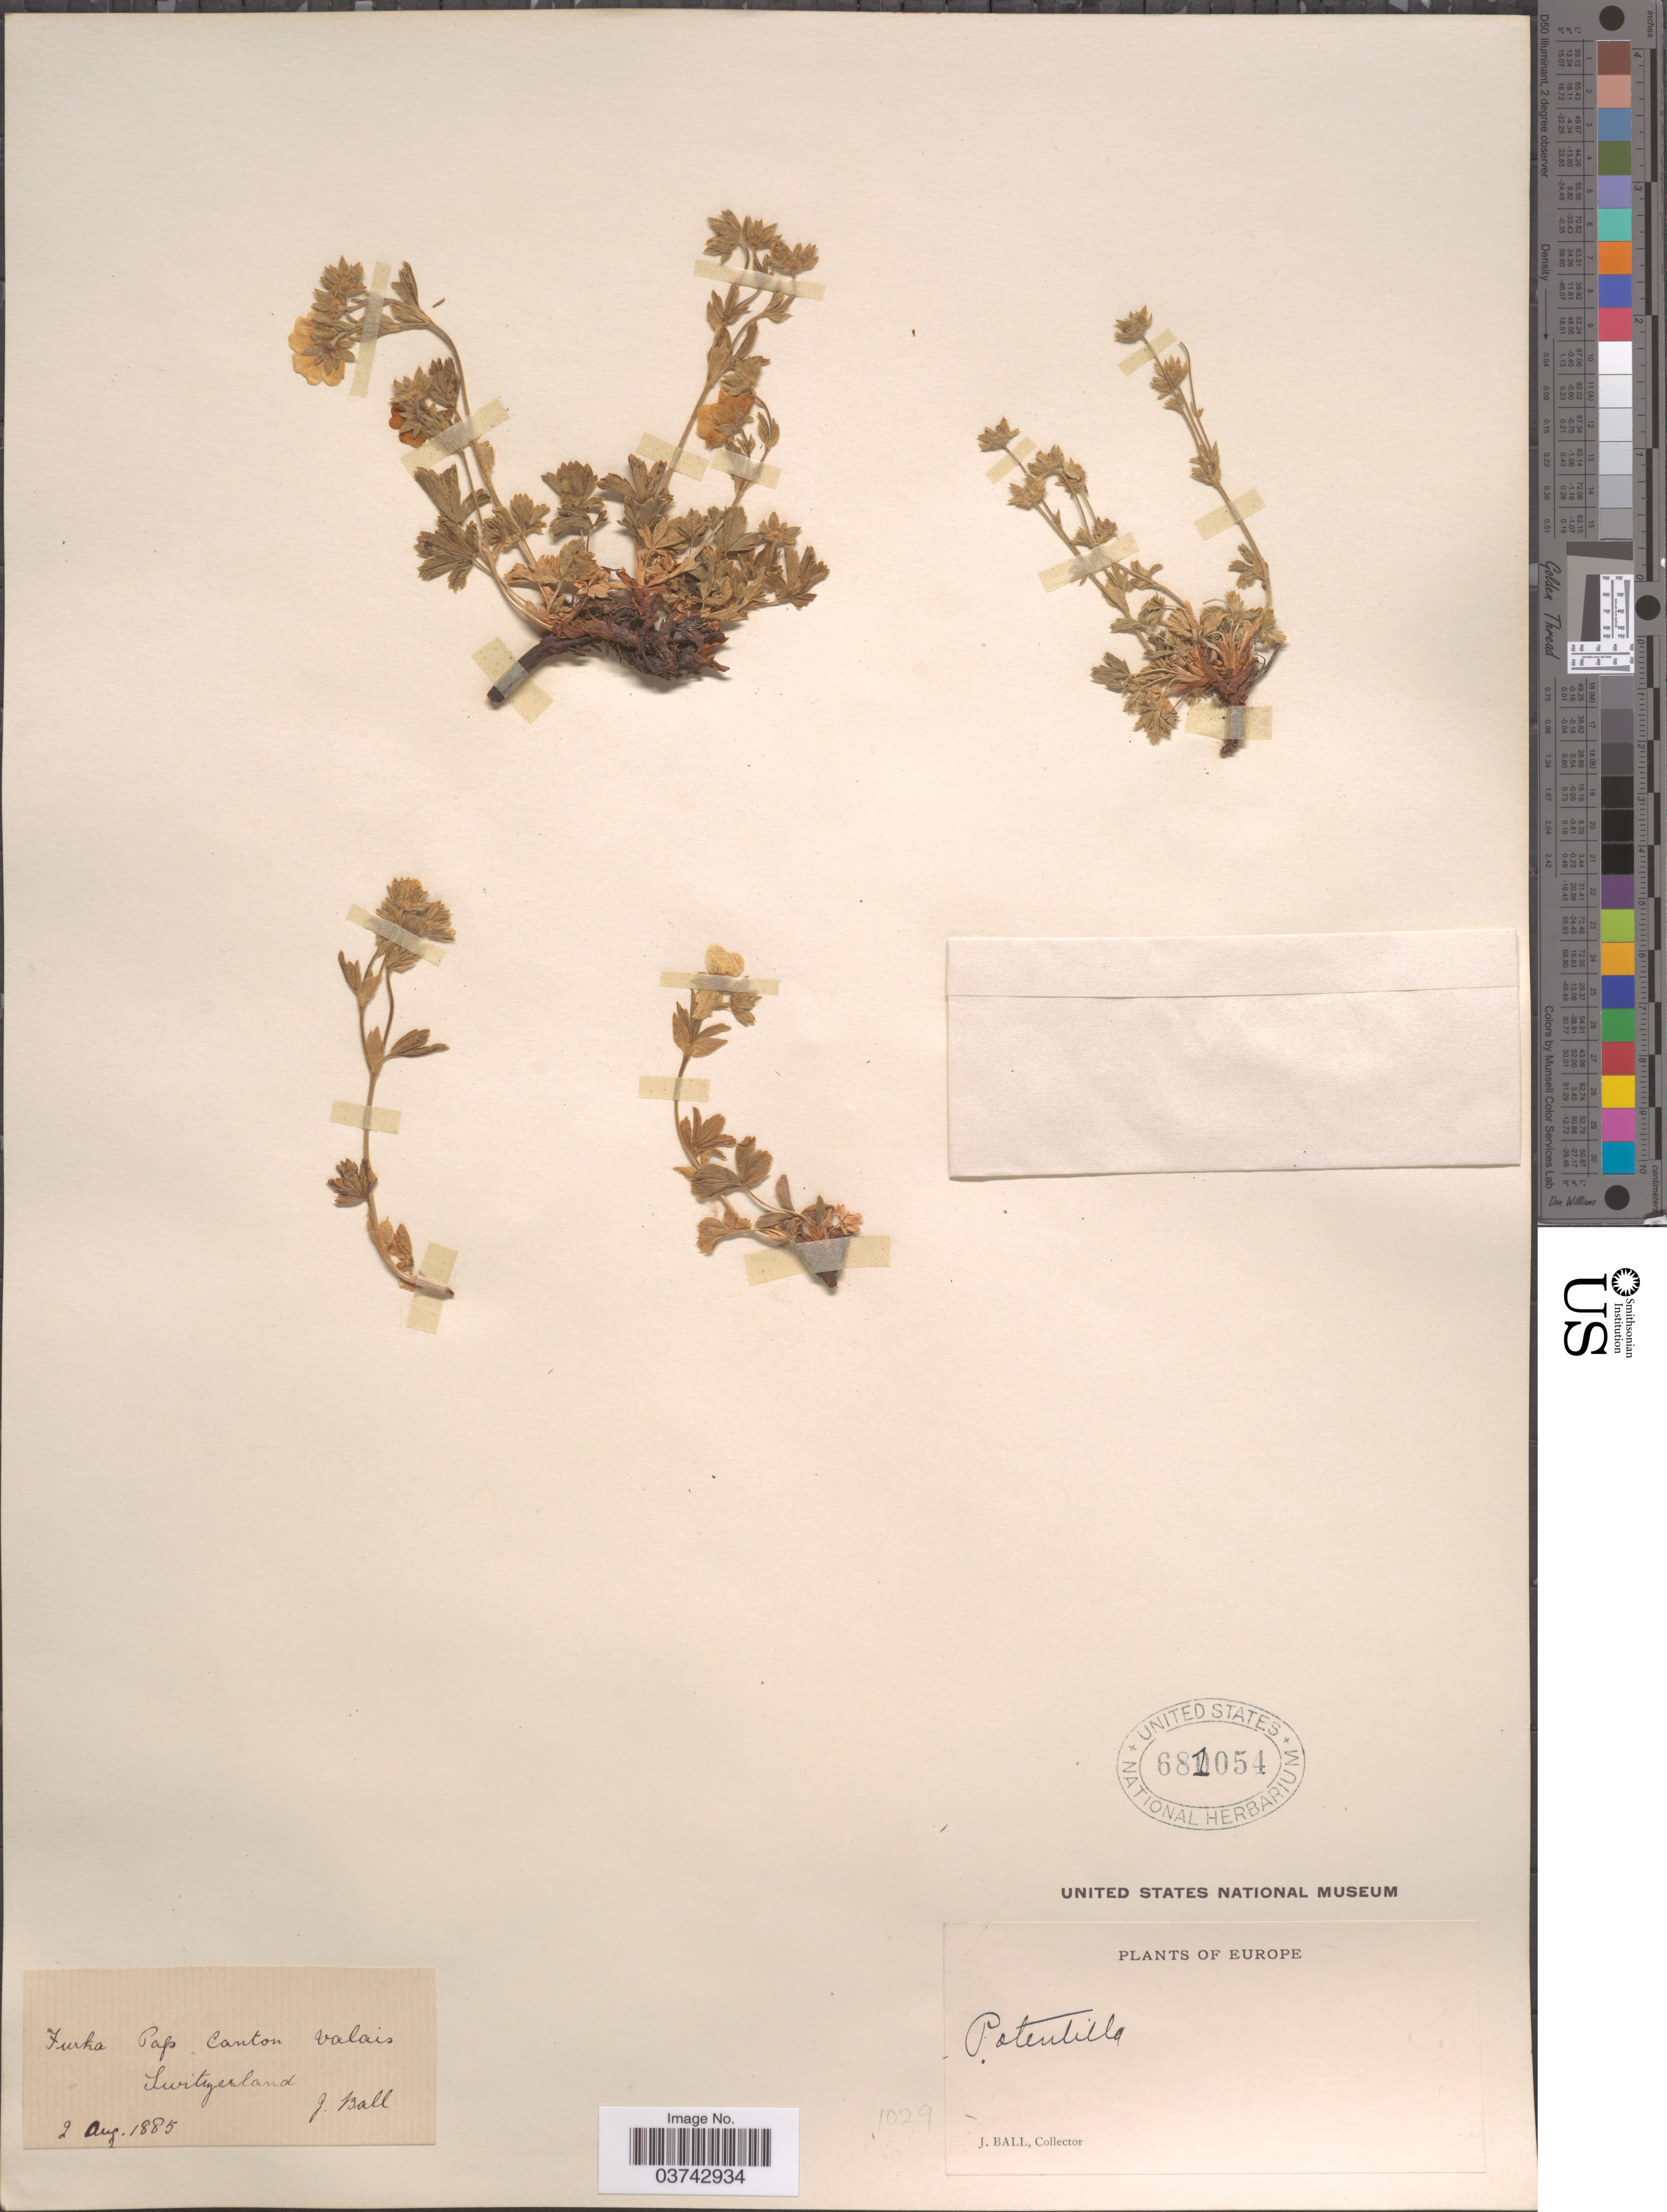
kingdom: Plantae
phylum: Tracheophyta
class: Magnoliopsida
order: Rosales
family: Rosaceae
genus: Potentilla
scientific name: Potentilla sp.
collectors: J. Ball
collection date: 1885-08-02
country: Switzerland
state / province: Valais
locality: Furka Pass Canton Valais.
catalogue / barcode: US 681054